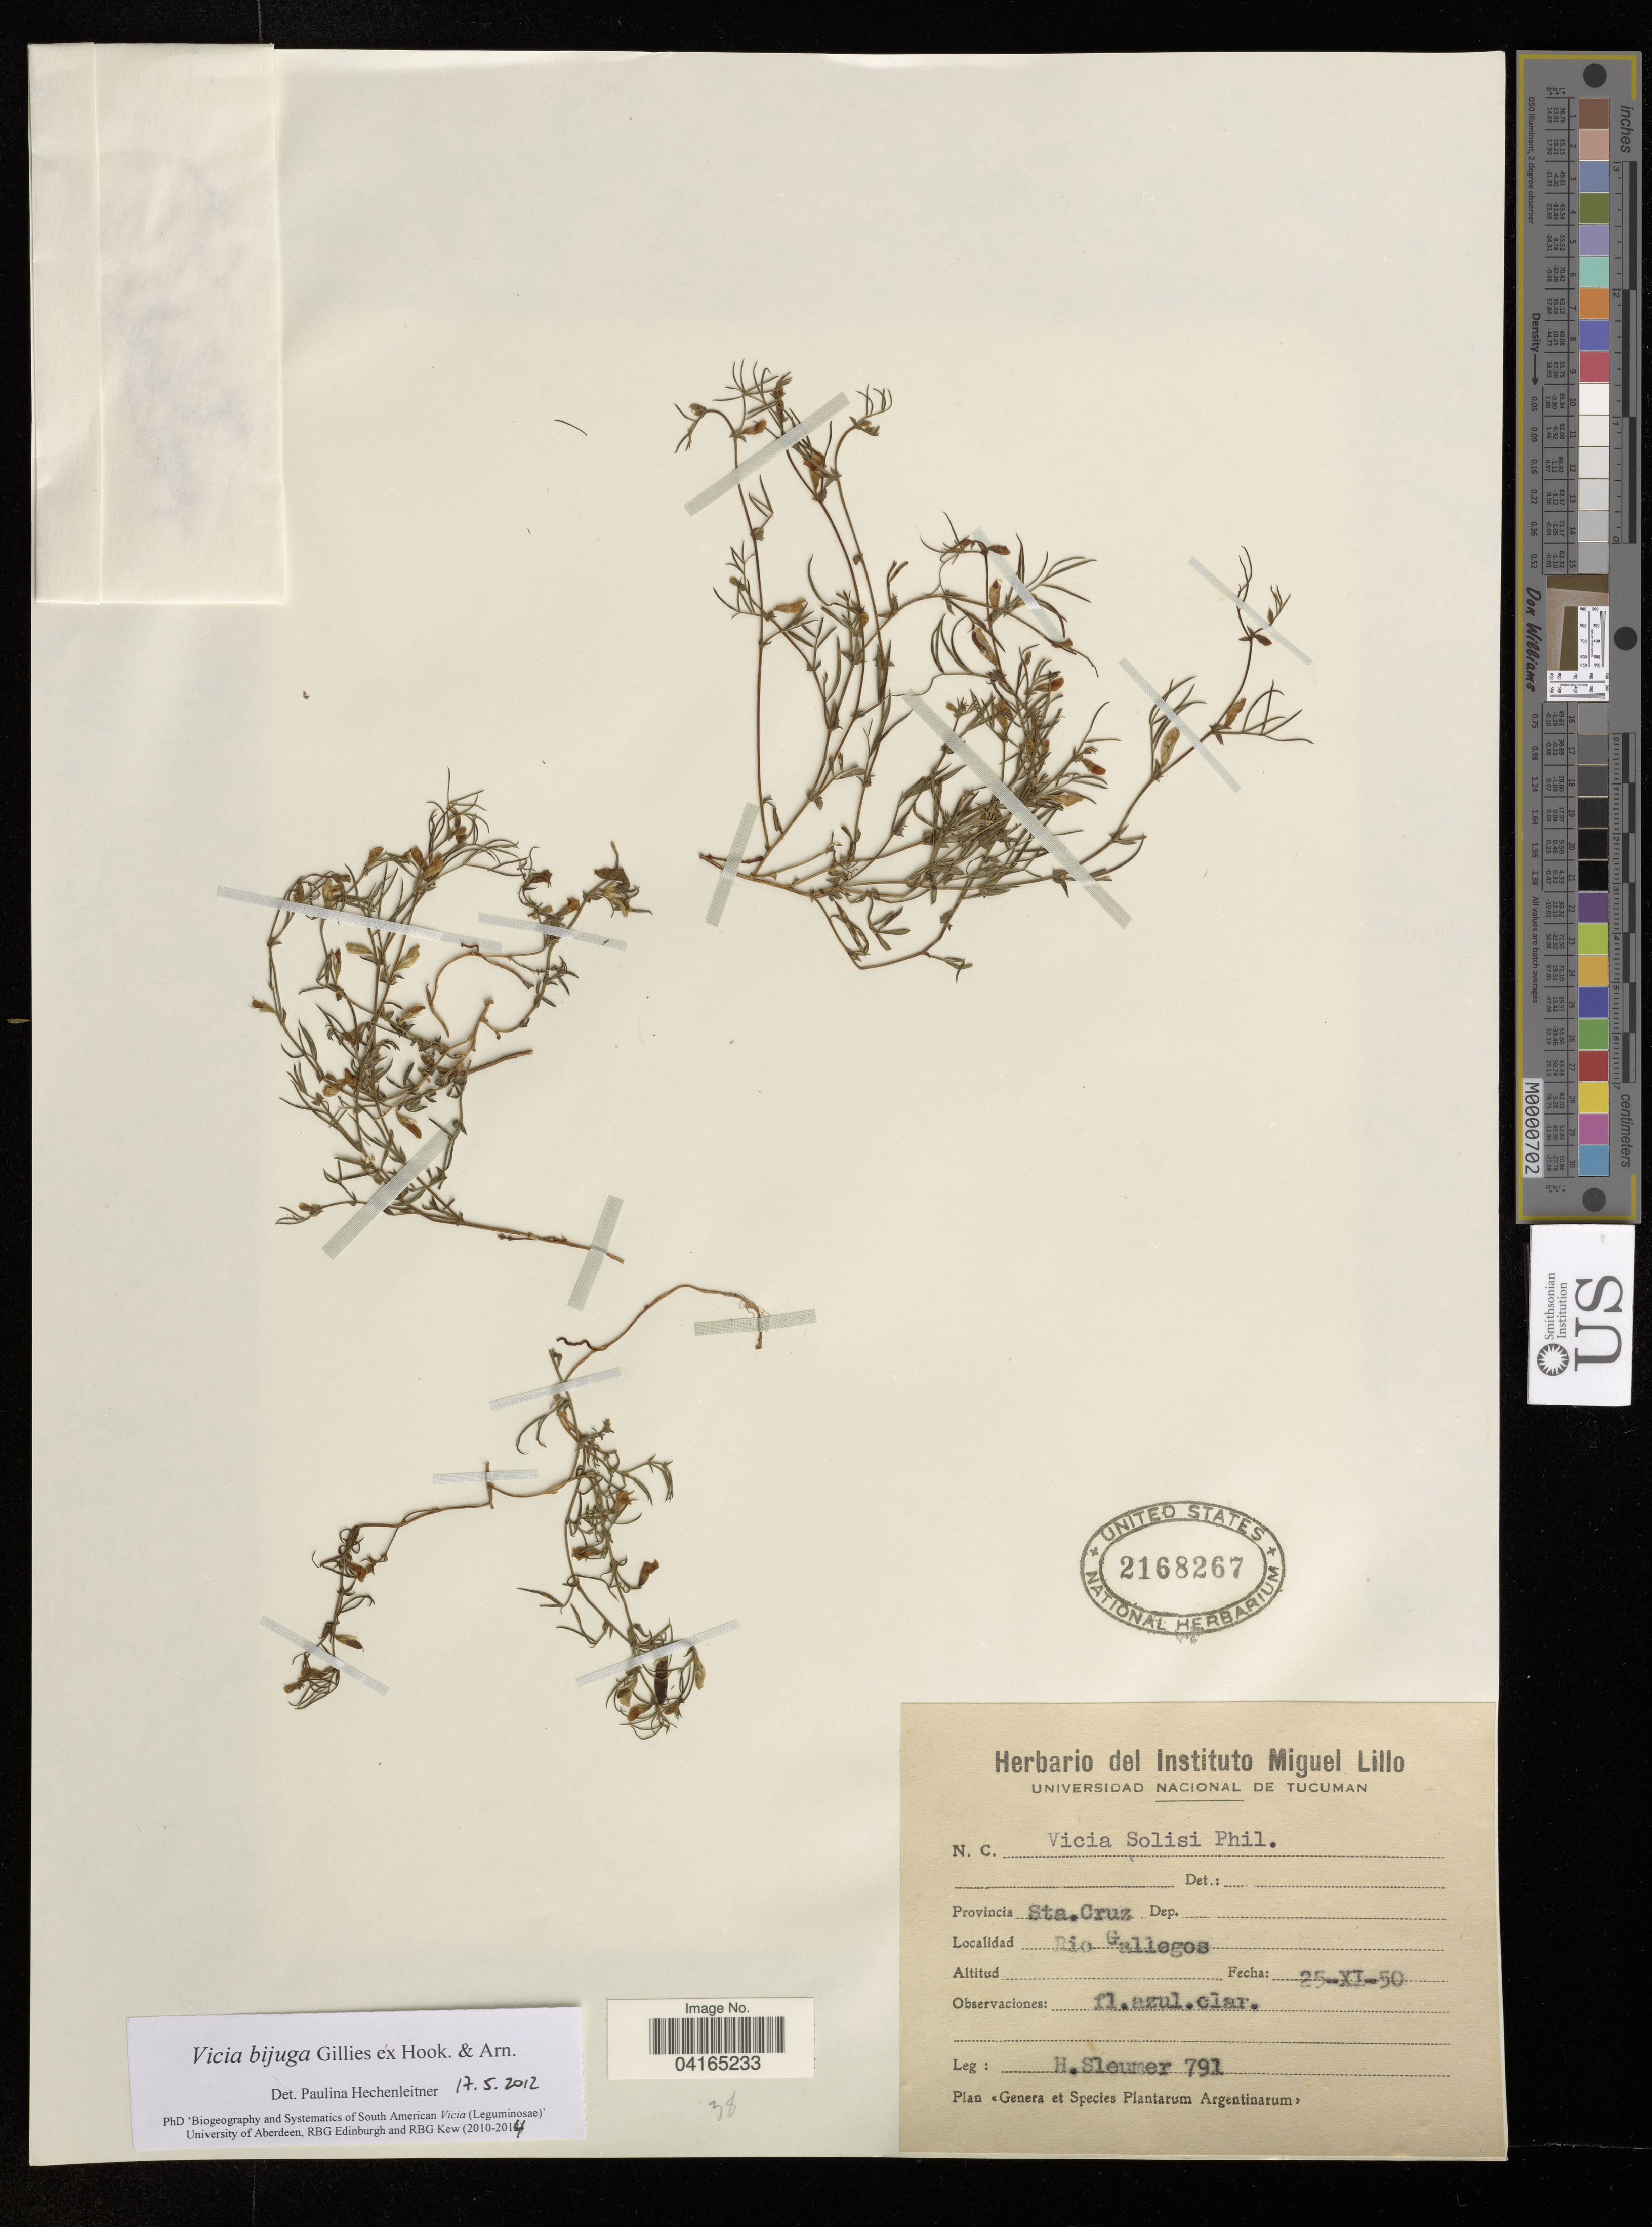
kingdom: Plantae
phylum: Tracheophyta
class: Magnoliopsida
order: Fabales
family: Fabaceae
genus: Vicia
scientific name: Vicia solisii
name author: Phil.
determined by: Hechenleitner, Paulina, RBG Edinburgh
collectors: H. O. Sleumer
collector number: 791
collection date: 1950-11-25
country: Argentina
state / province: Santa Cruz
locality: Provincia. Sta. Cruz. Rio Gallegos.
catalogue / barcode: US 2168267